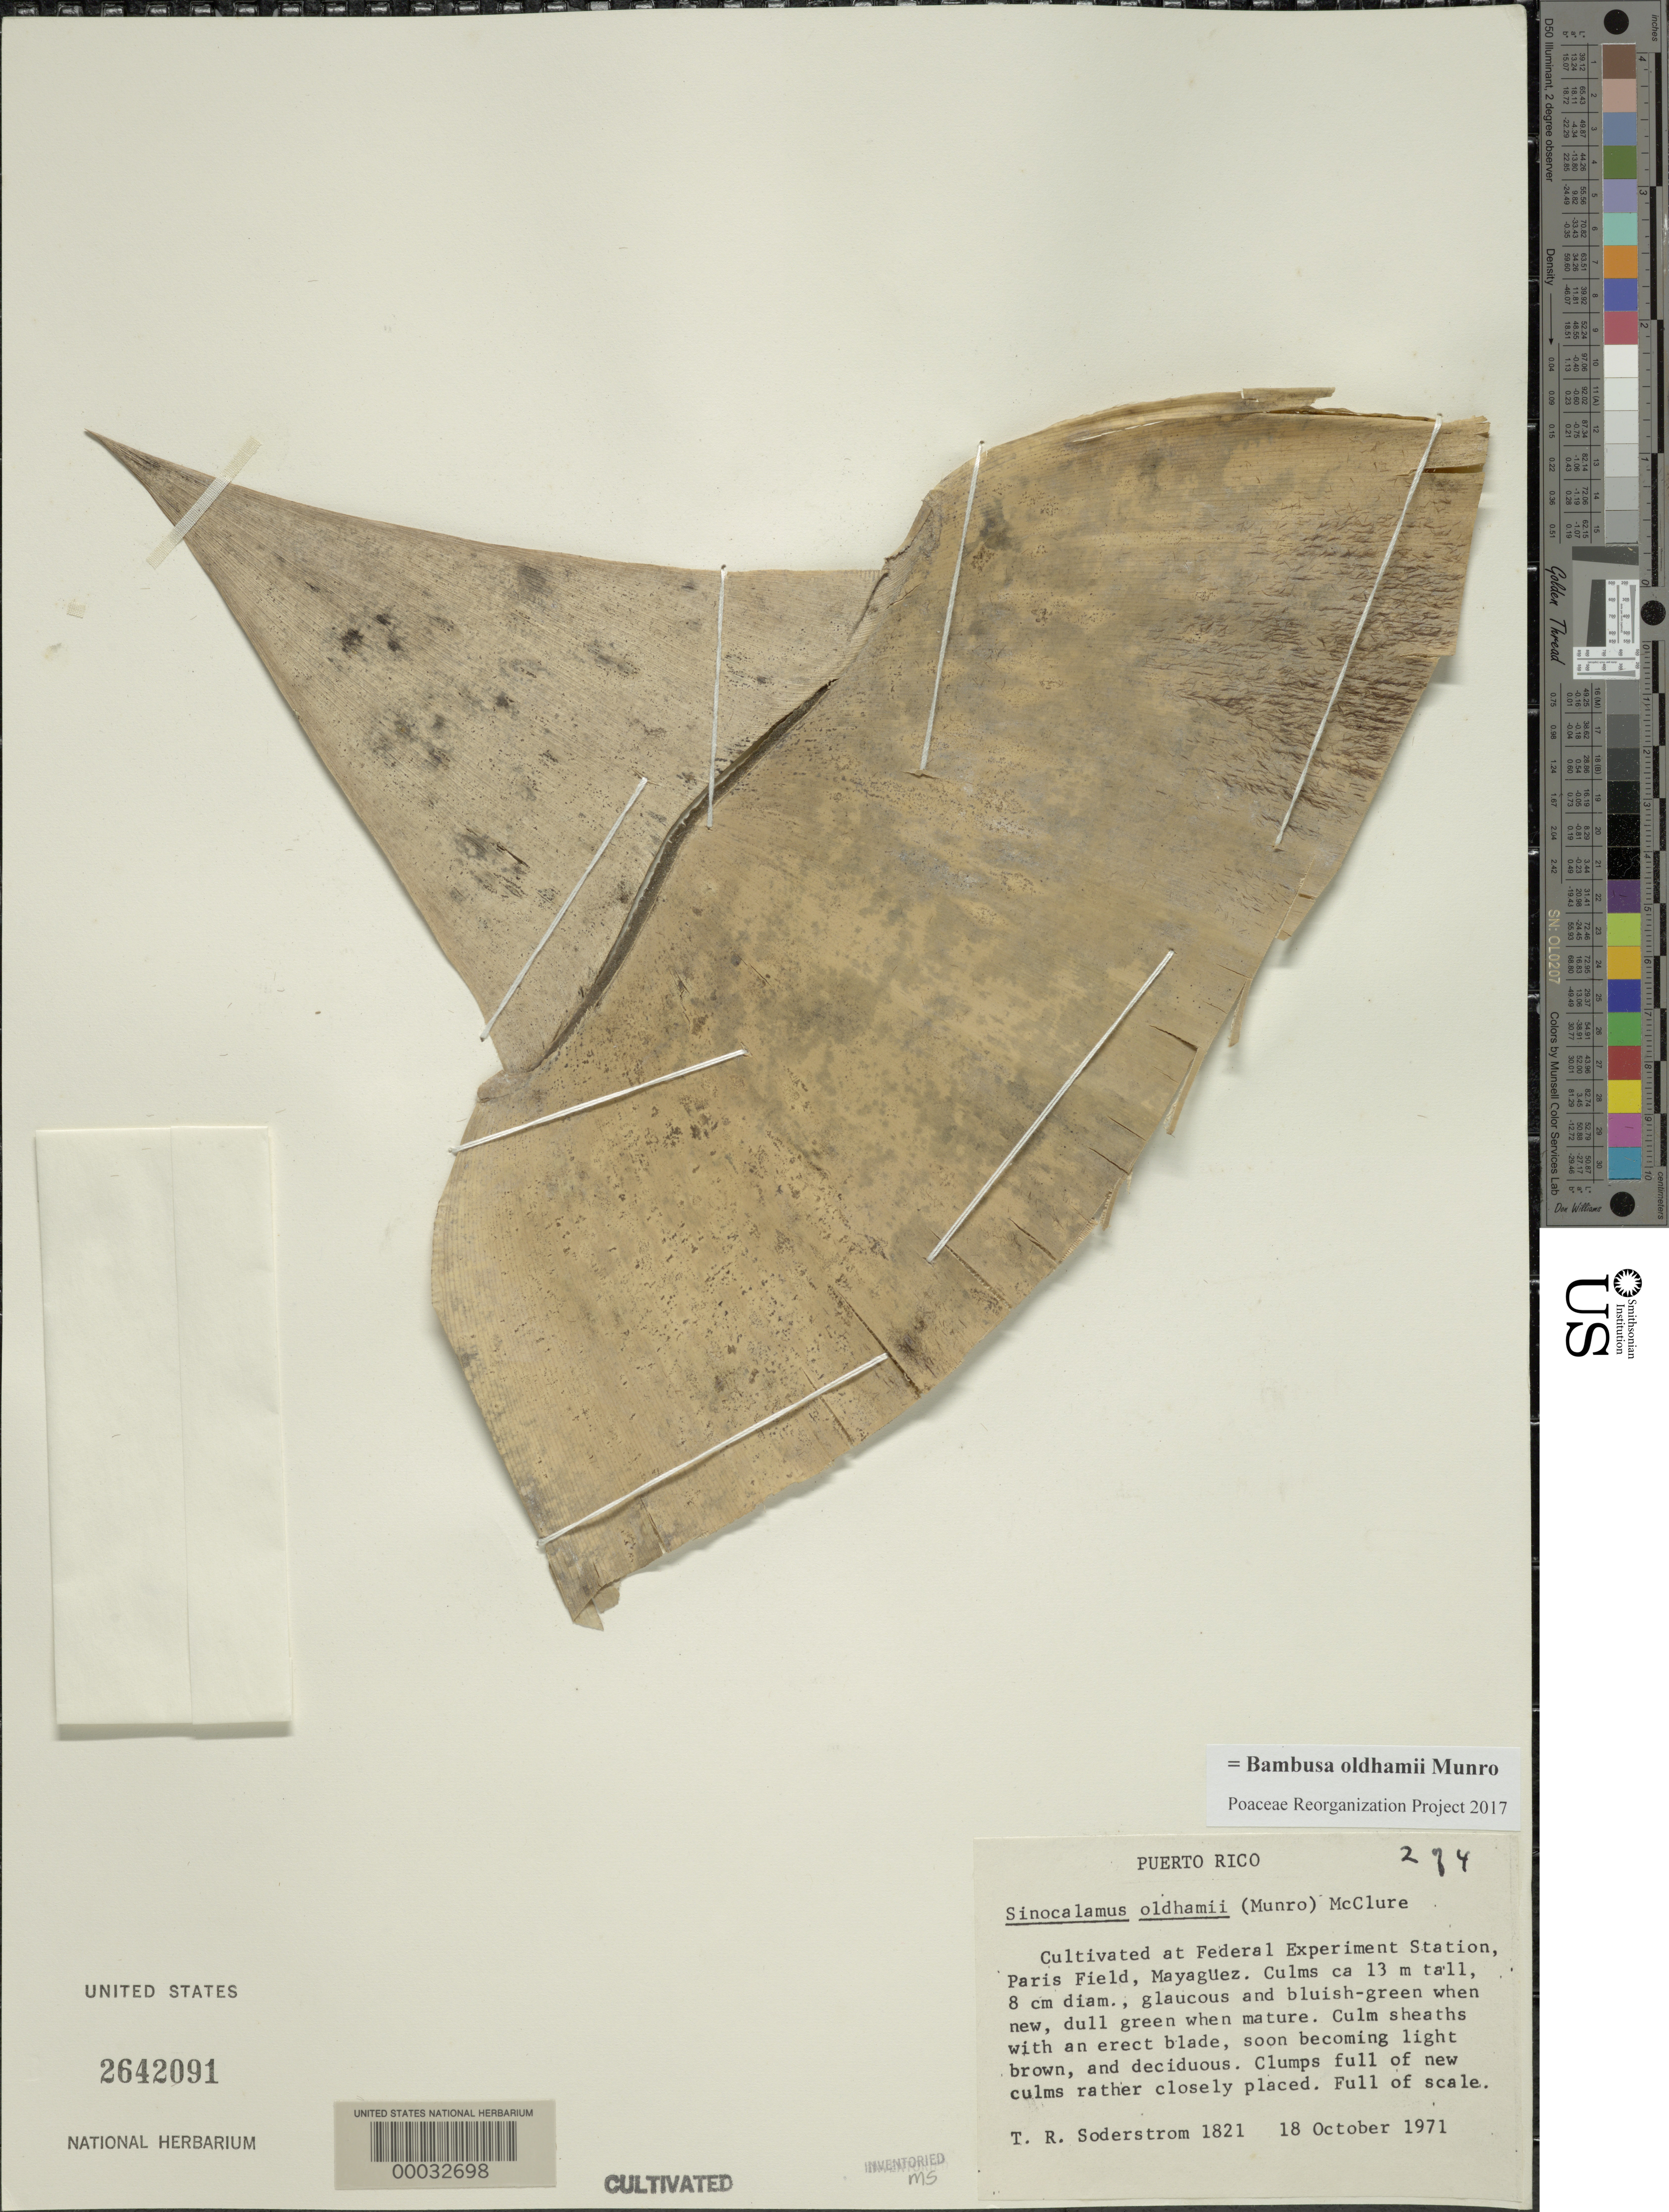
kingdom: Plantae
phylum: Tracheophyta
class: Liliopsida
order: Poales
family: Poaceae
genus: Bambusa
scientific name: Bambusa oldhamii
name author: Munro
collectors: T. R. Soderstrom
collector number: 1821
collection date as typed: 18 Oct 1971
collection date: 1971-10-18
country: Puerto Rico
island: Greater Antilles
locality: Federal experimental station-mayaguez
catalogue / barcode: US 2642091